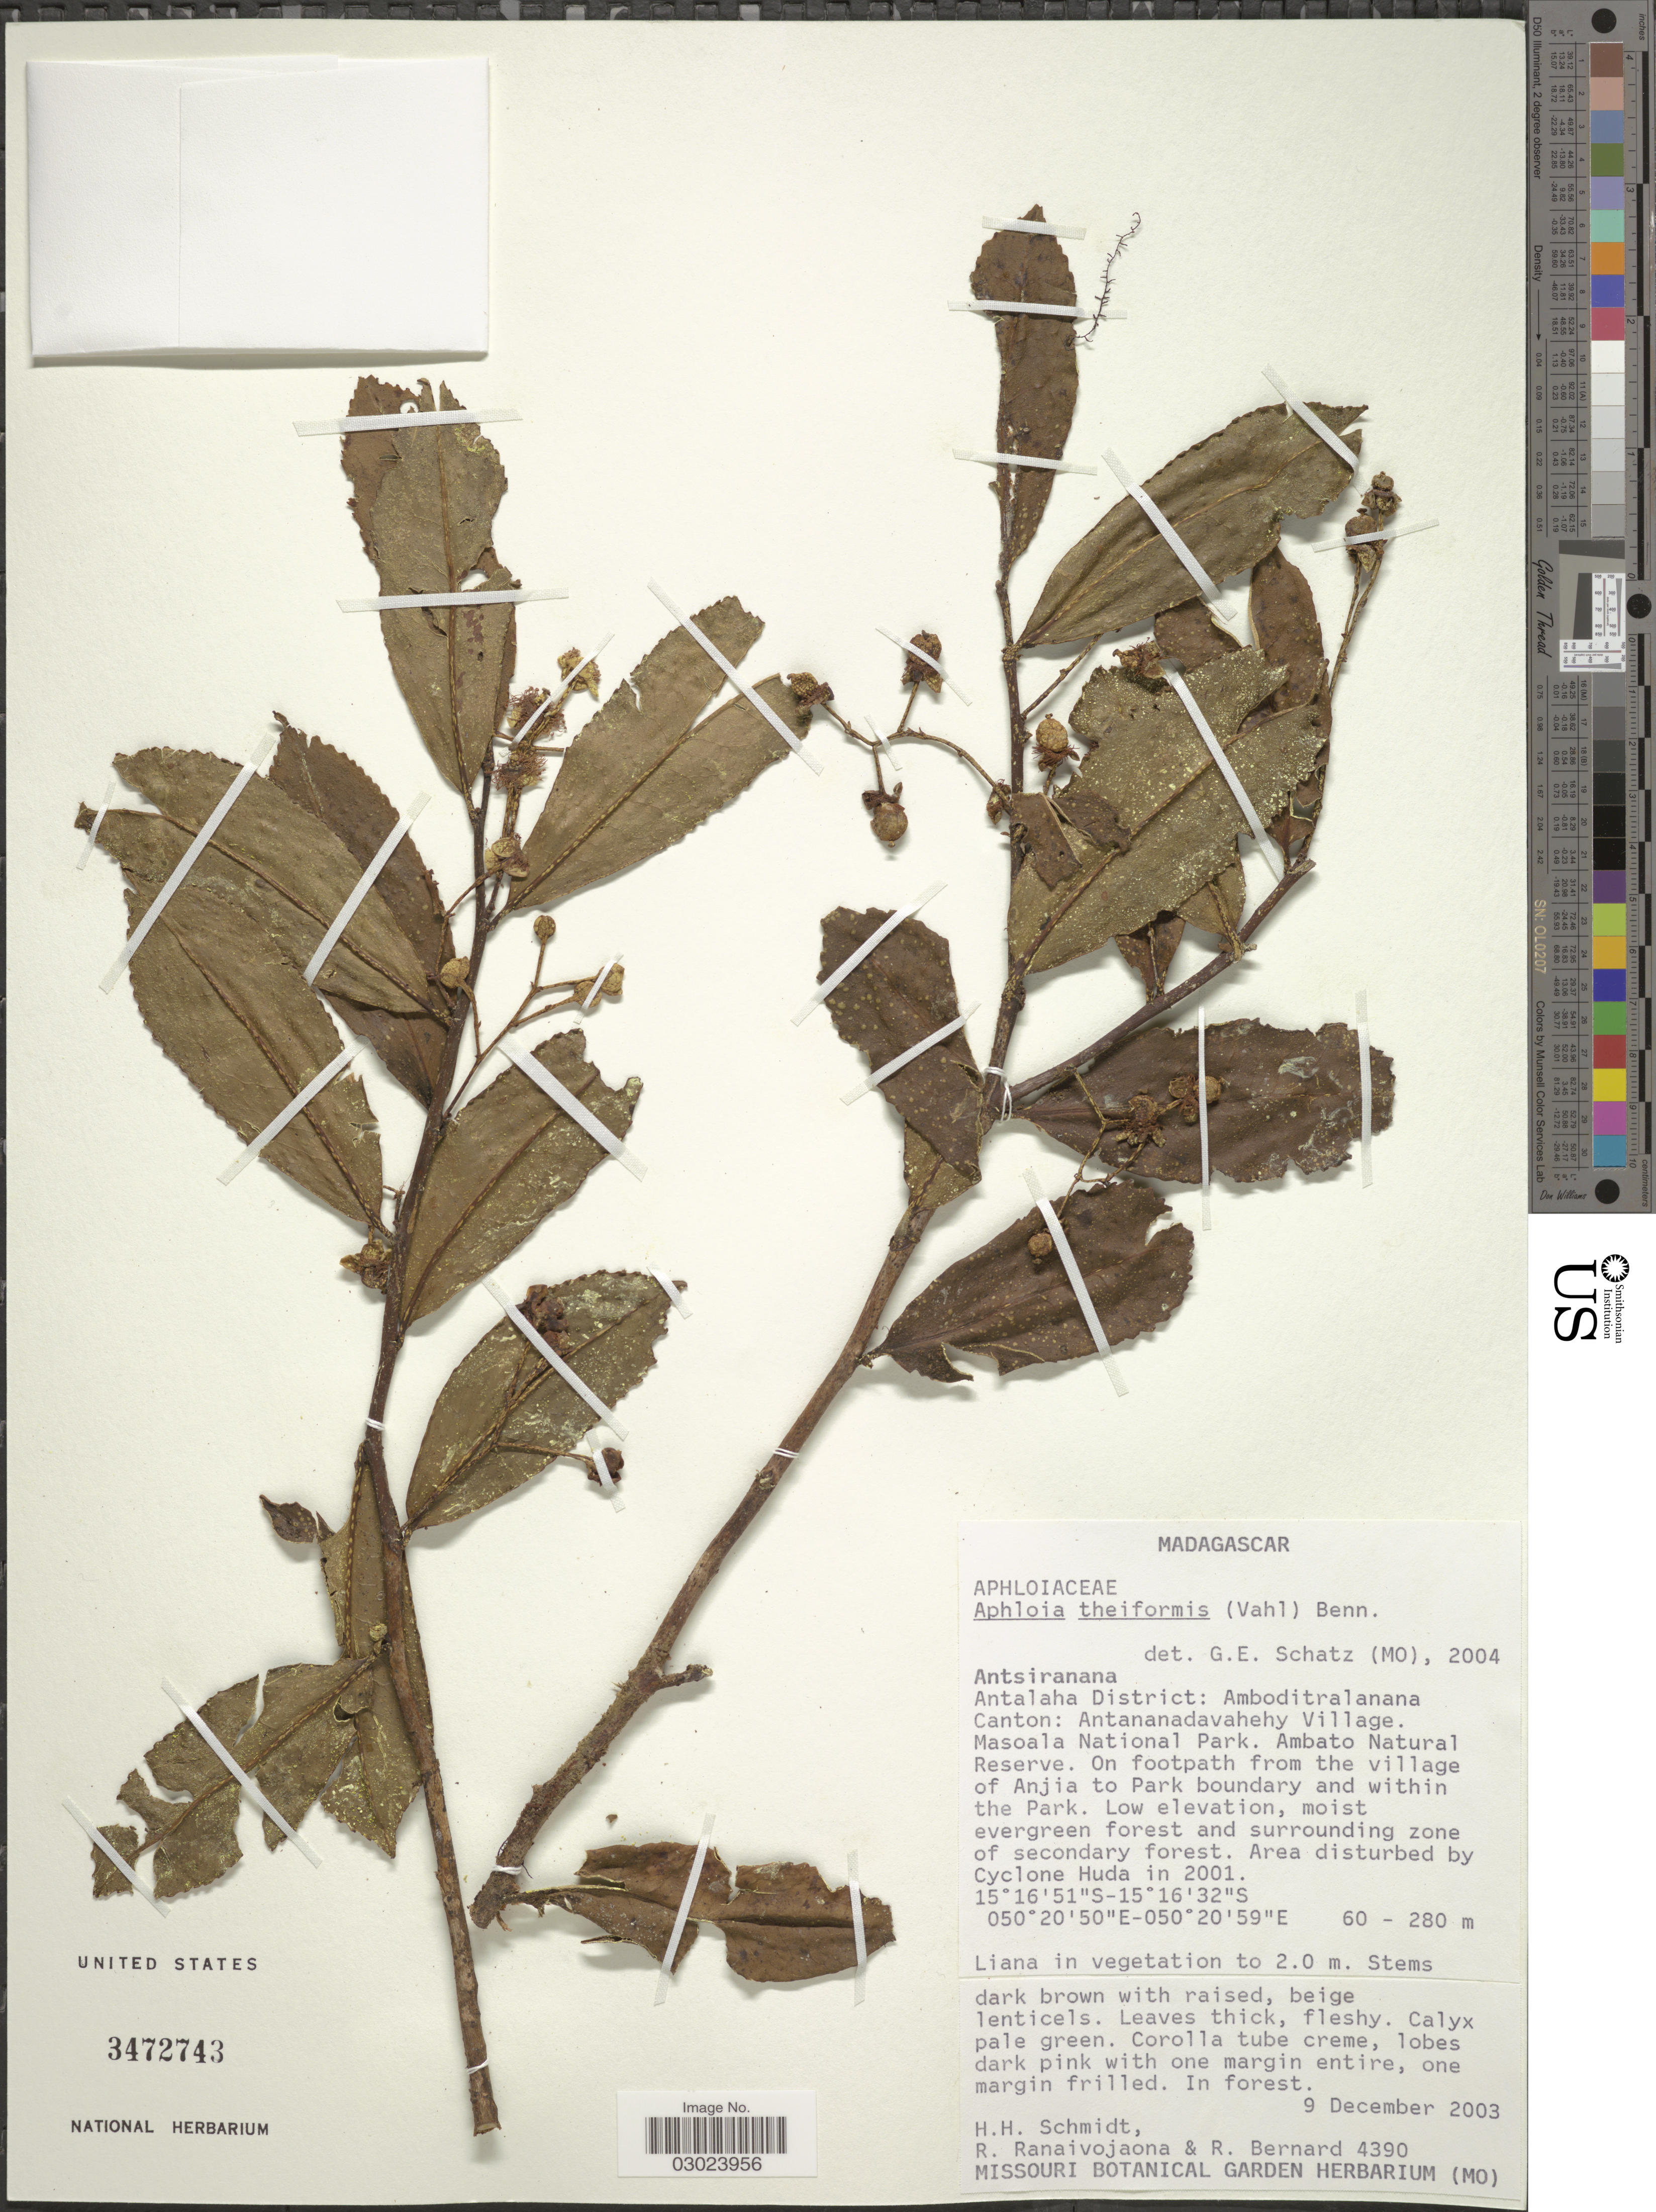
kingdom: Plantae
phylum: Tracheophyta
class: Magnoliopsida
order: Crossosomatales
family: Aphloiaceae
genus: Aphloia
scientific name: Aphloia theiformis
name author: (Vahl) Benn.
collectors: H. H. Schmidt, R. Ranaivojaona & R. Bernard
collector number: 4390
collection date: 2003-12-09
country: Madagascar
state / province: Sava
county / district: Antalaha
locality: Antalaha District: Amboditralanana. Canton: Antananadavahehy Village. Masoala National Park. Ambato Natural Reserve. On footpath from the village of Anjia to Park boundary and within the Park.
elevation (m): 60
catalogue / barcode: US 3472743